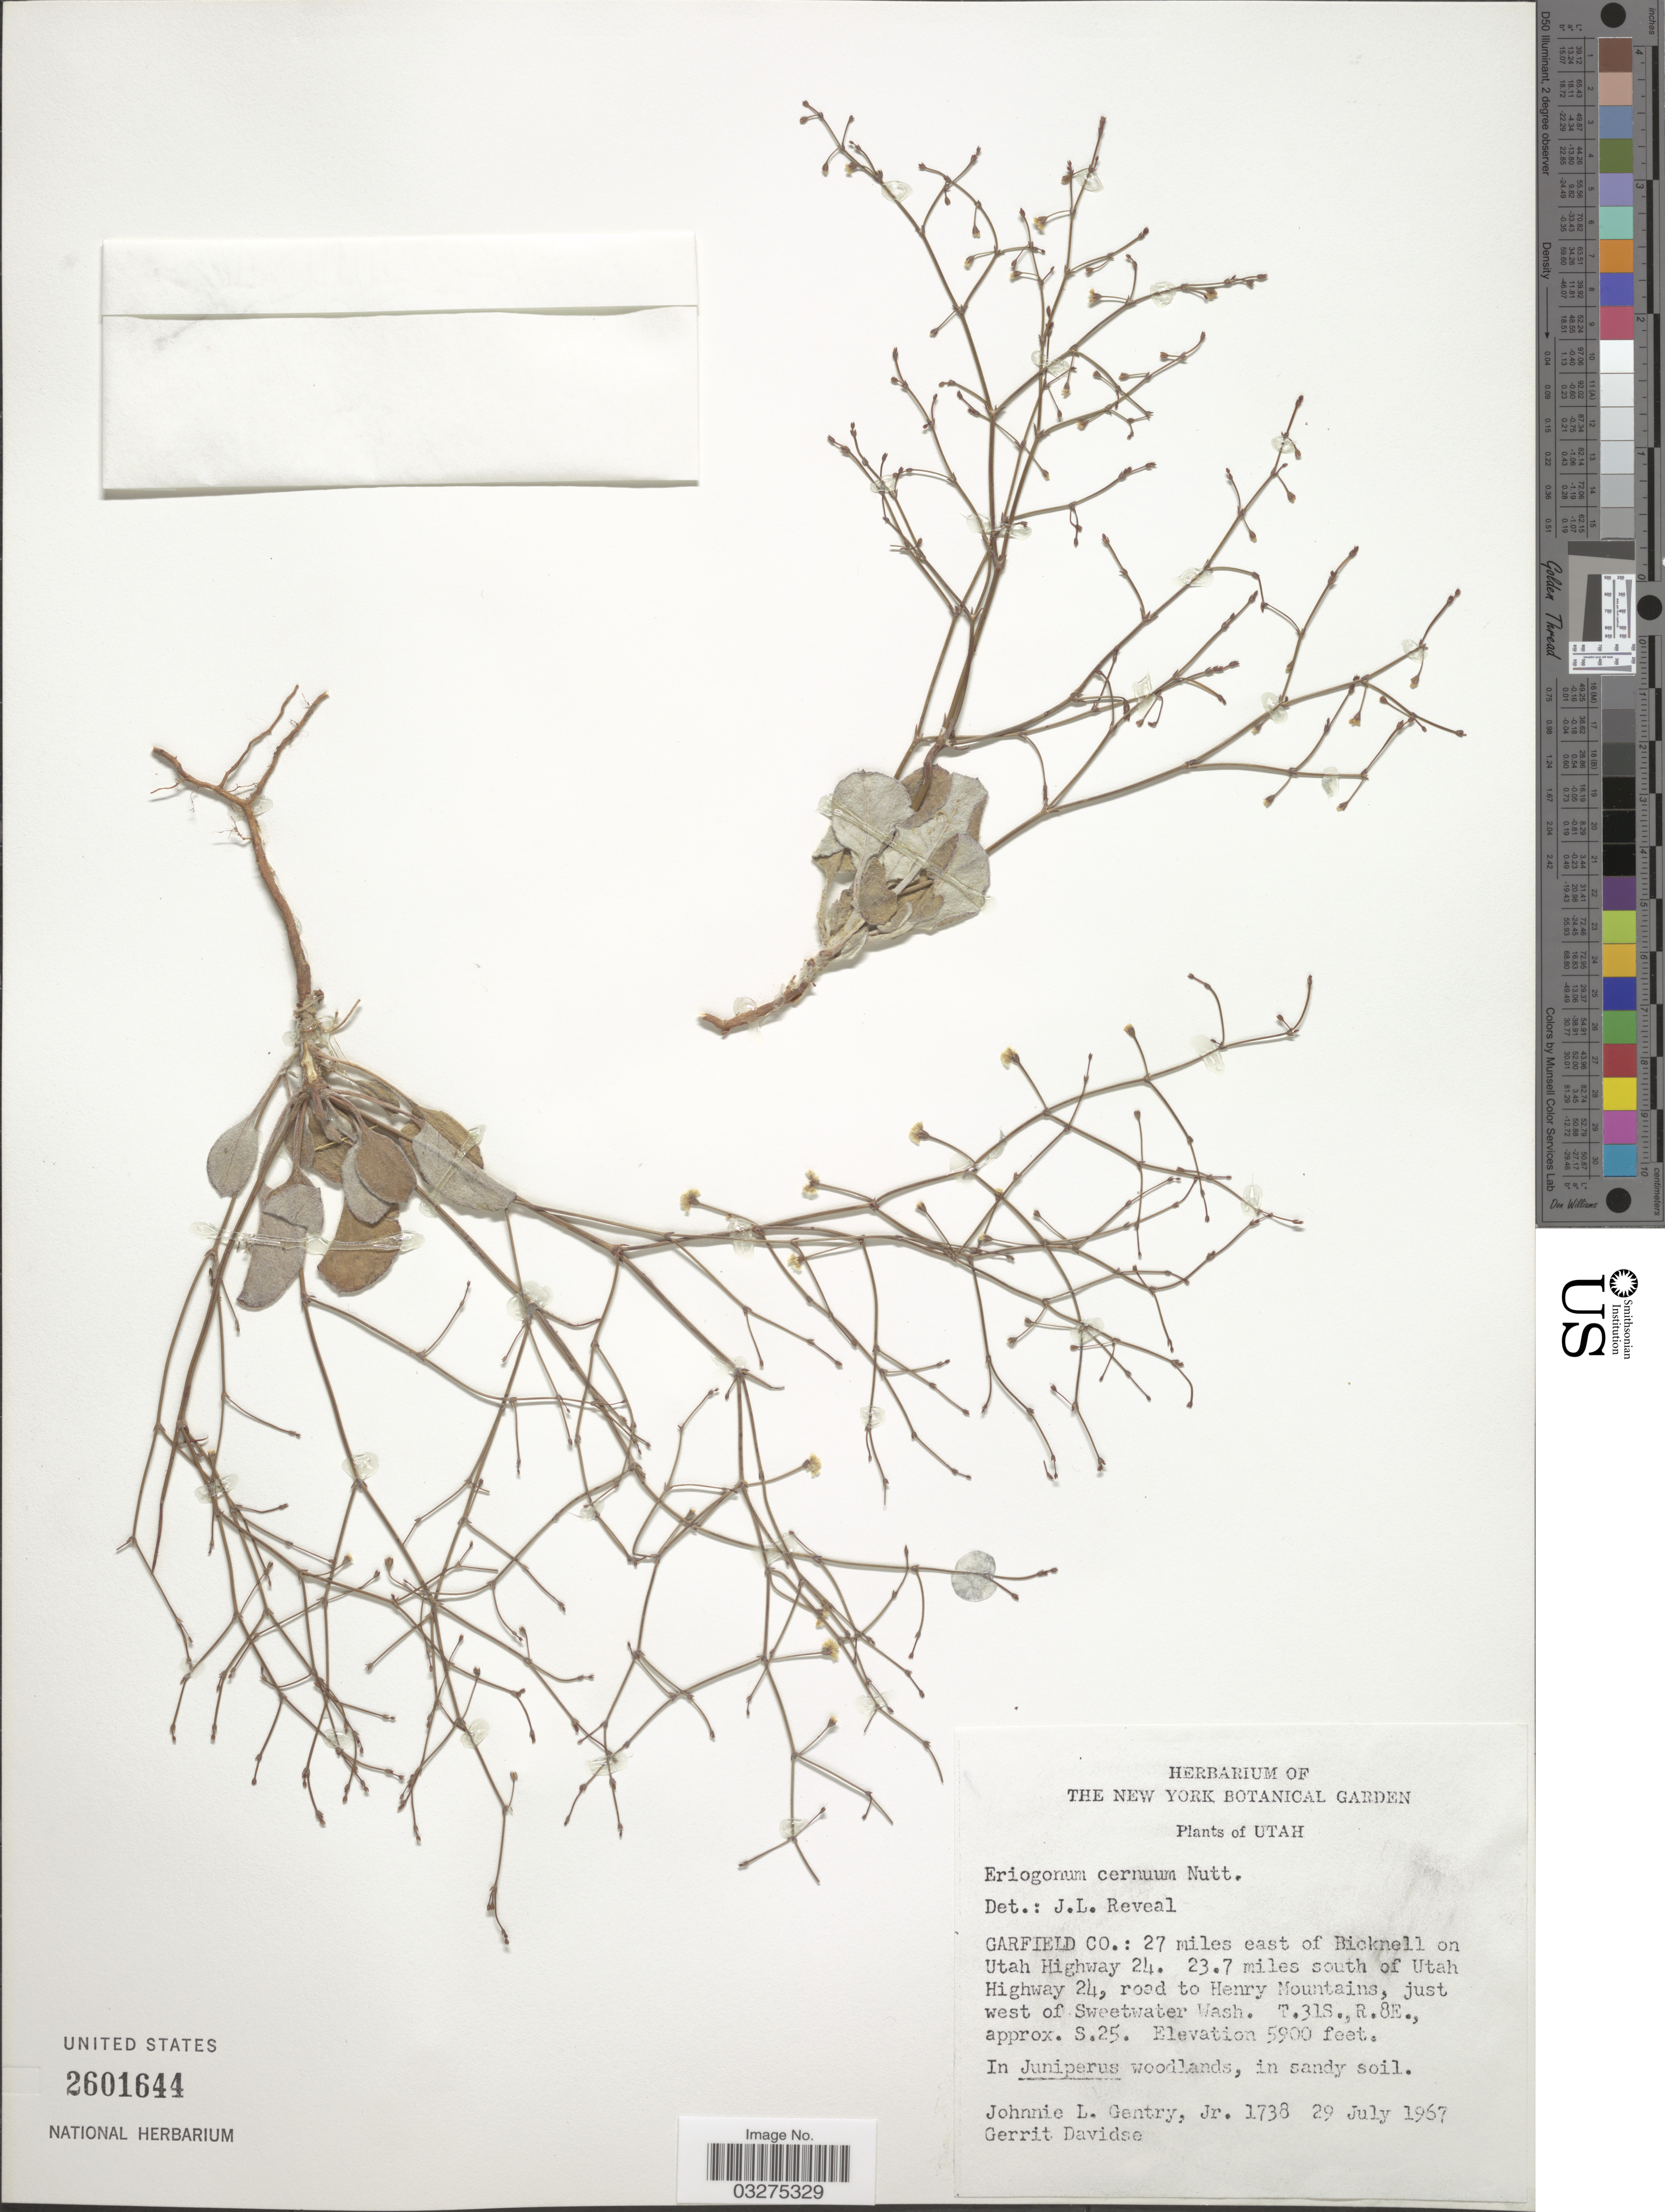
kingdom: Plantae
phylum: Tracheophyta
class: Magnoliopsida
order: Caryophyllales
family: Polygonaceae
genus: Eriogonum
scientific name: Eriogonum cernuum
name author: Nutt.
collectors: J. L. Gentry & G. Davidse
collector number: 1738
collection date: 1967-07-29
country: United States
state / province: Utah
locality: Garfield Co.: 27 miles east of Bicknell on Utah Highway 24. 23.7 miles south of Utah Highway 24, road to Henry Mountains, just west of Sweetwater Wash. T.31S., R.8E., approx. S.25.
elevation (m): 1798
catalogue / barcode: US 2601644